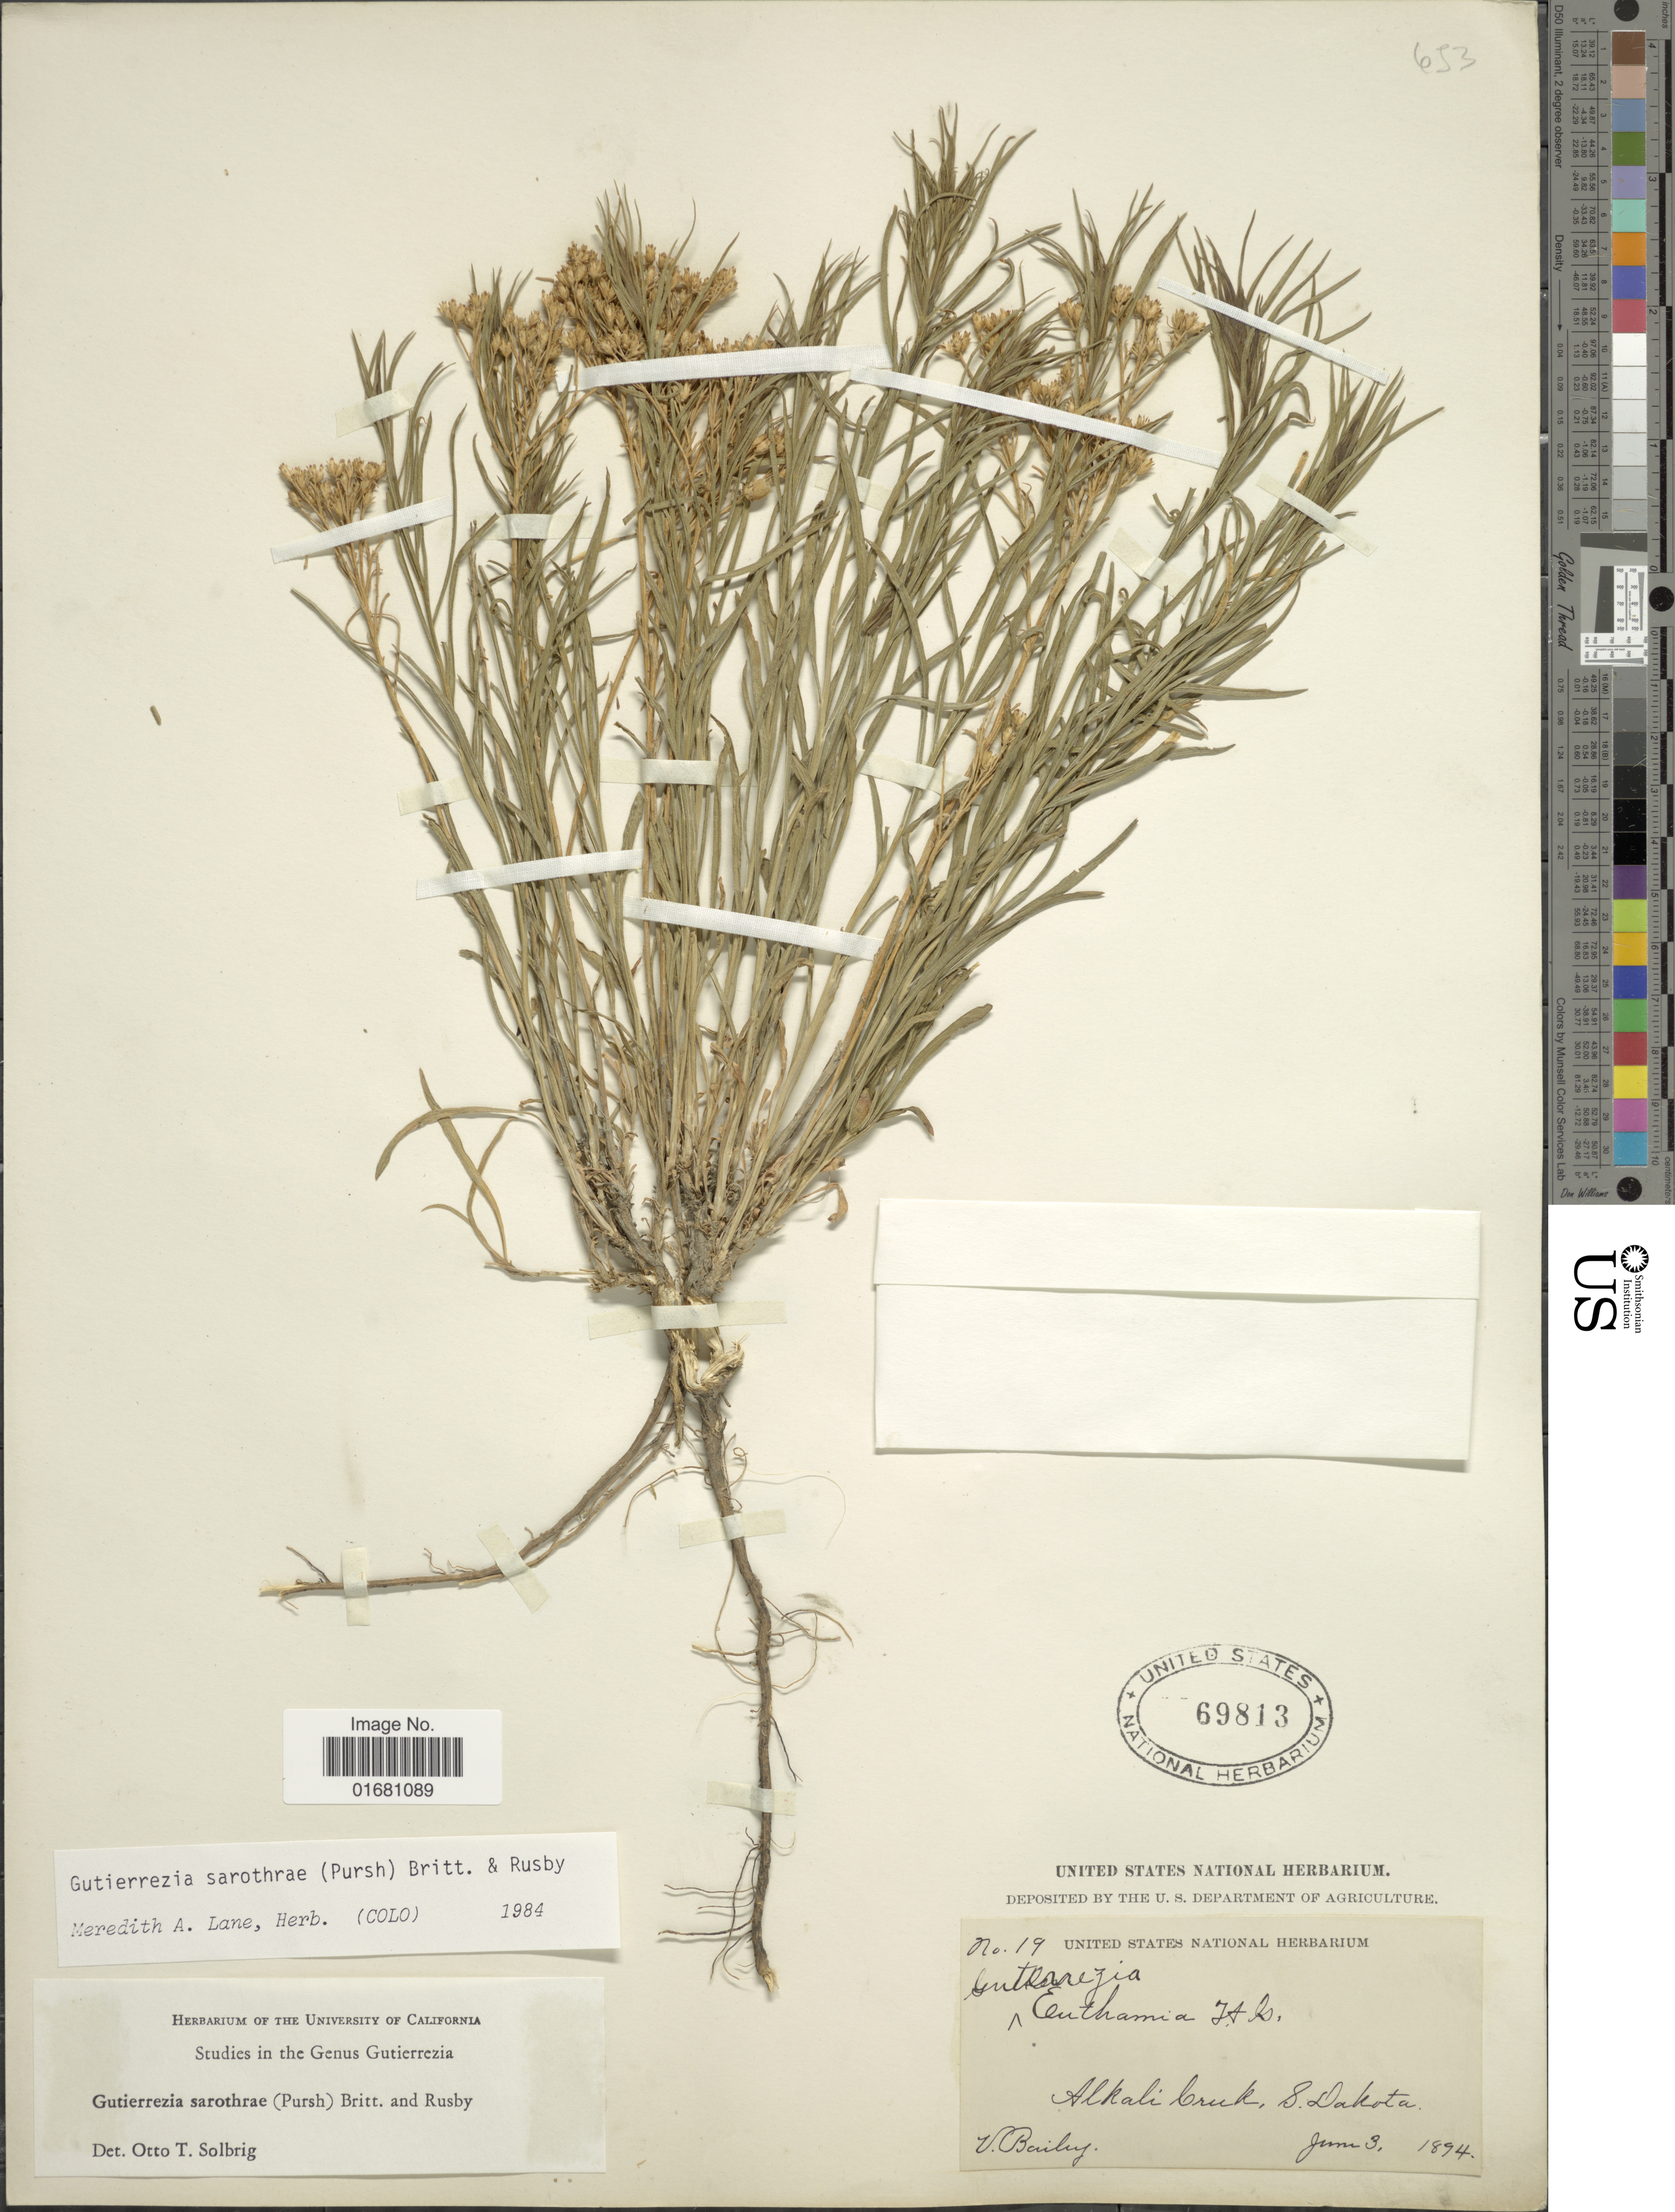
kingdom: Plantae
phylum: Tracheophyta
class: Magnoliopsida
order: Asterales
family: Asteraceae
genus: Gutierrezia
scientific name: Gutierrezia sarothrae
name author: (Pursh) Britton & Rusby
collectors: V. L. Bailey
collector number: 19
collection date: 1894-06-03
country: United States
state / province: South Dakota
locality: Alkali Cruk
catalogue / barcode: US 69813